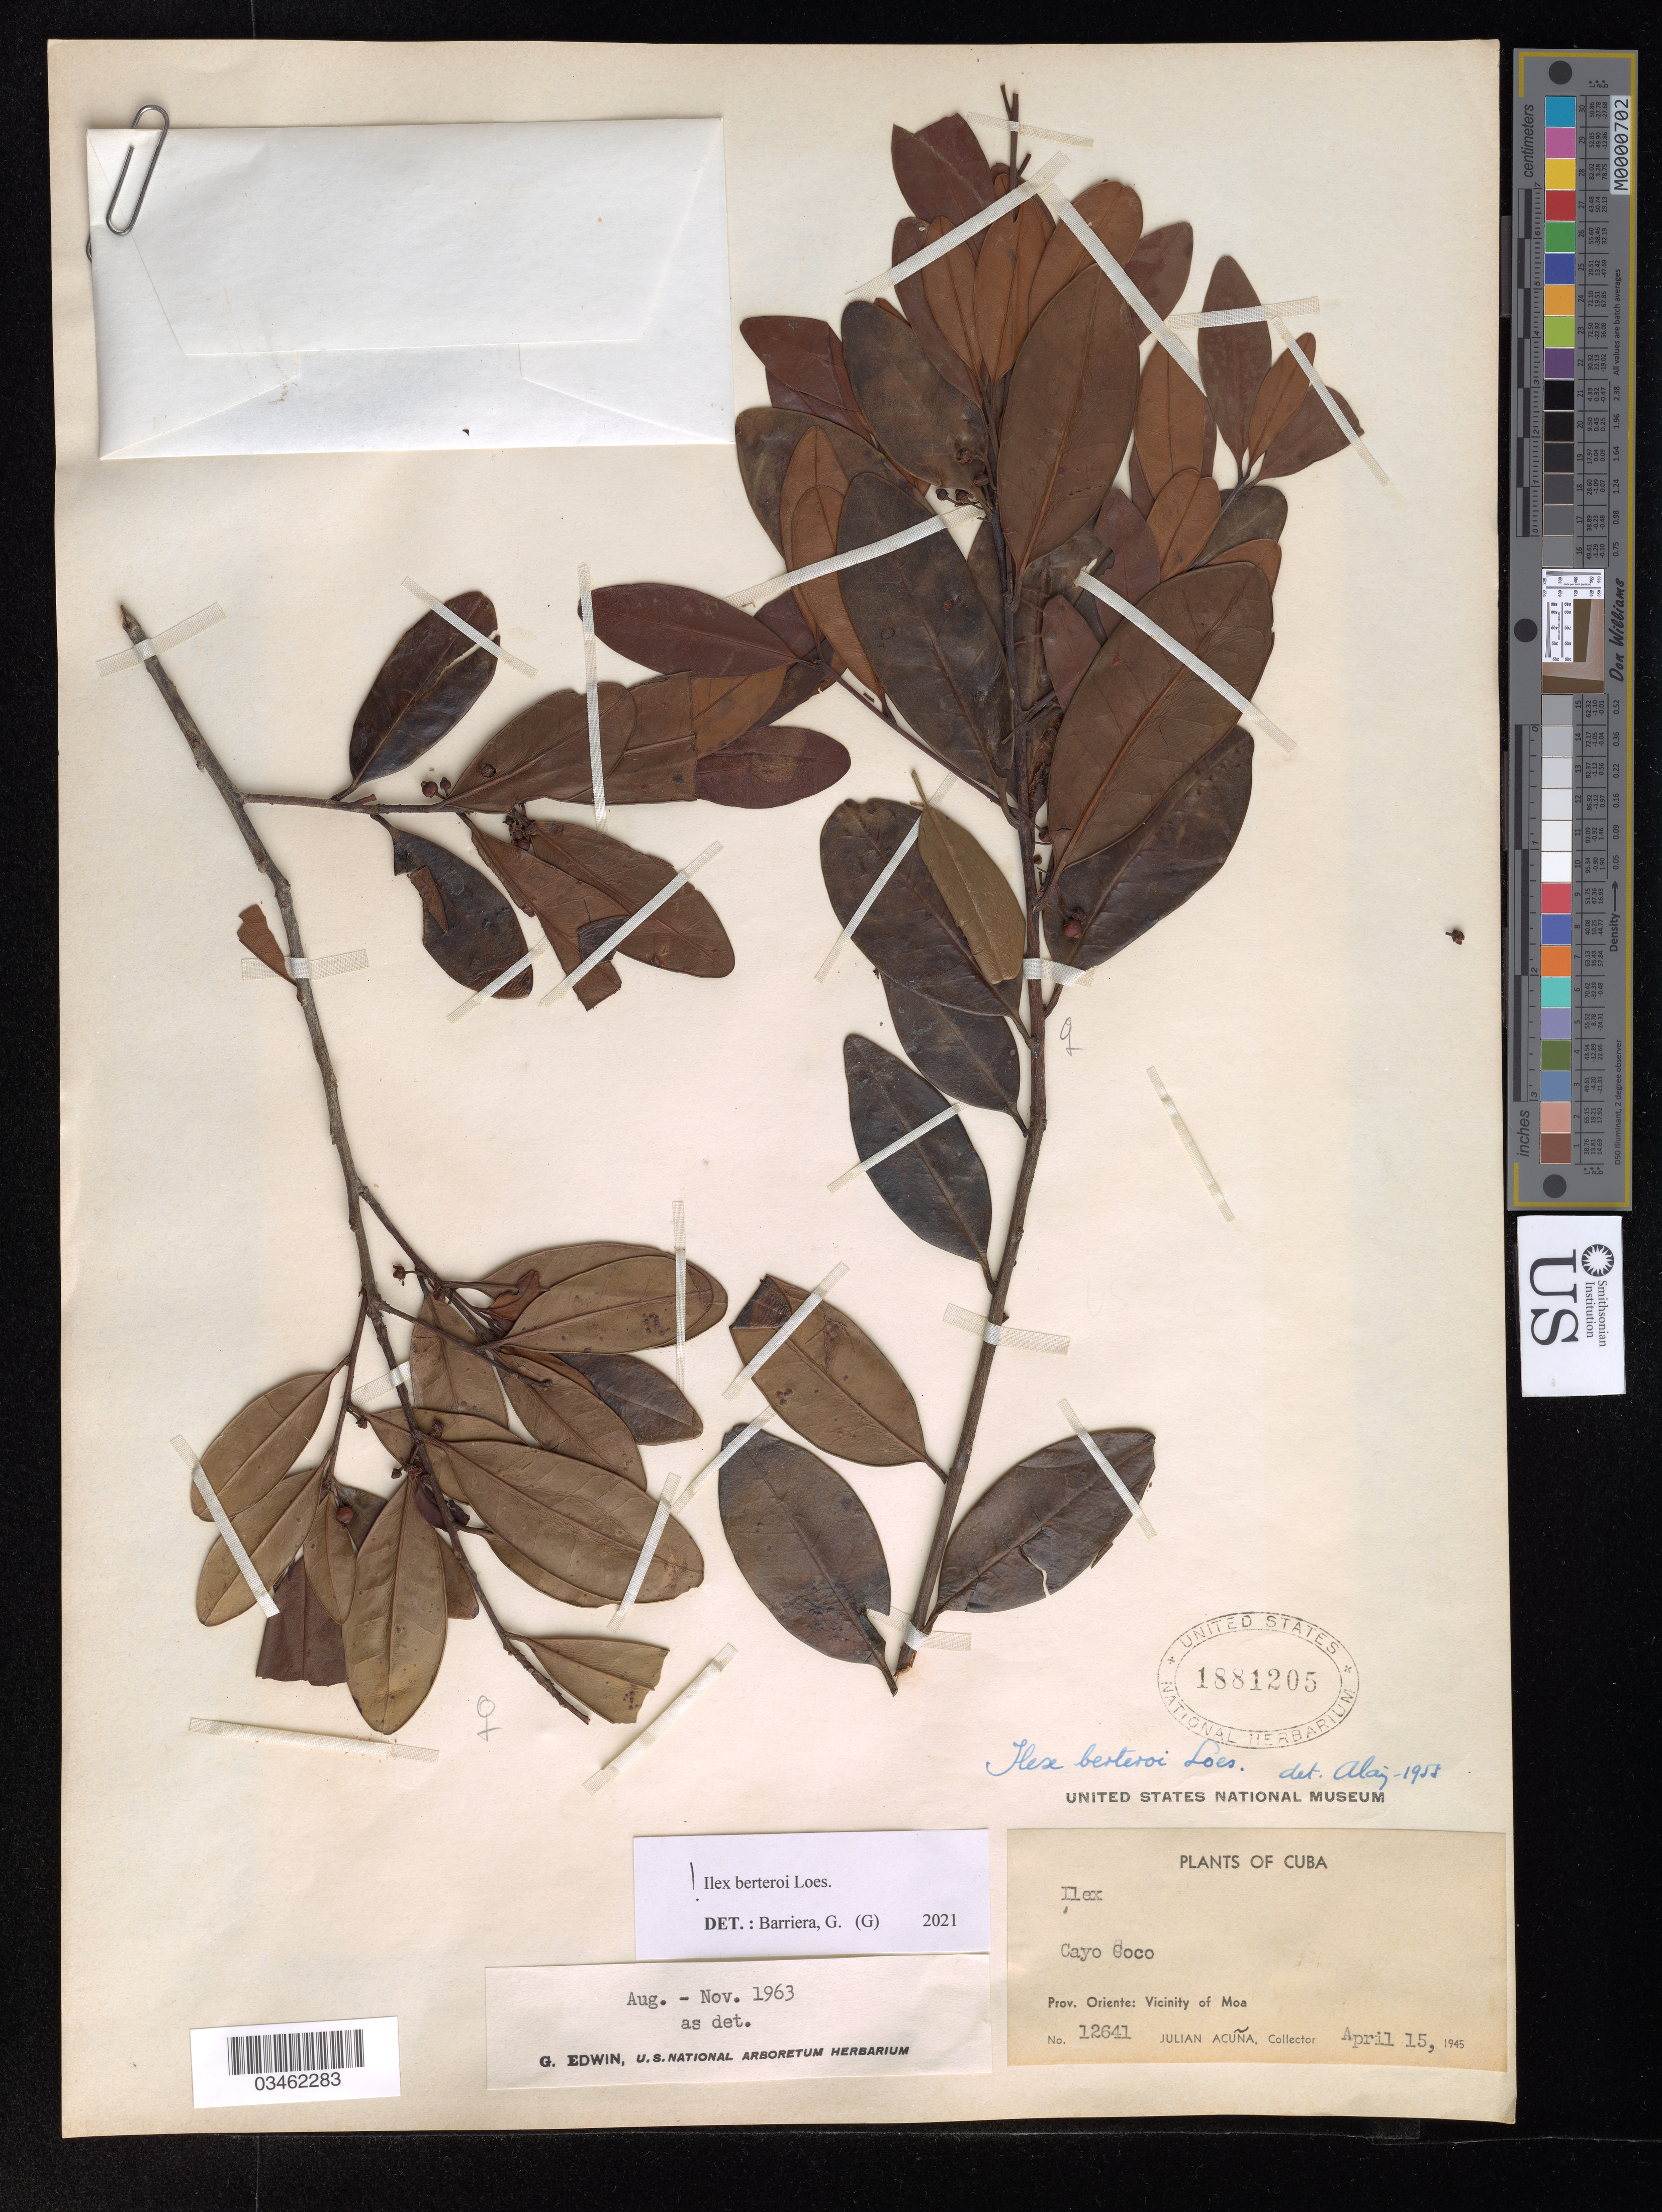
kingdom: Plantae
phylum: Tracheophyta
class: Magnoliopsida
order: Aquifoliales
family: Aquifoliaceae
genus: Ilex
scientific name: Ilex berteroi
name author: Loes.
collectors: J. Acuña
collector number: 12641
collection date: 1945-04-15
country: Cuba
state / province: Oriente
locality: Cayo Coco. Vicinity of Moa.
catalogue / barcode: US 1881205